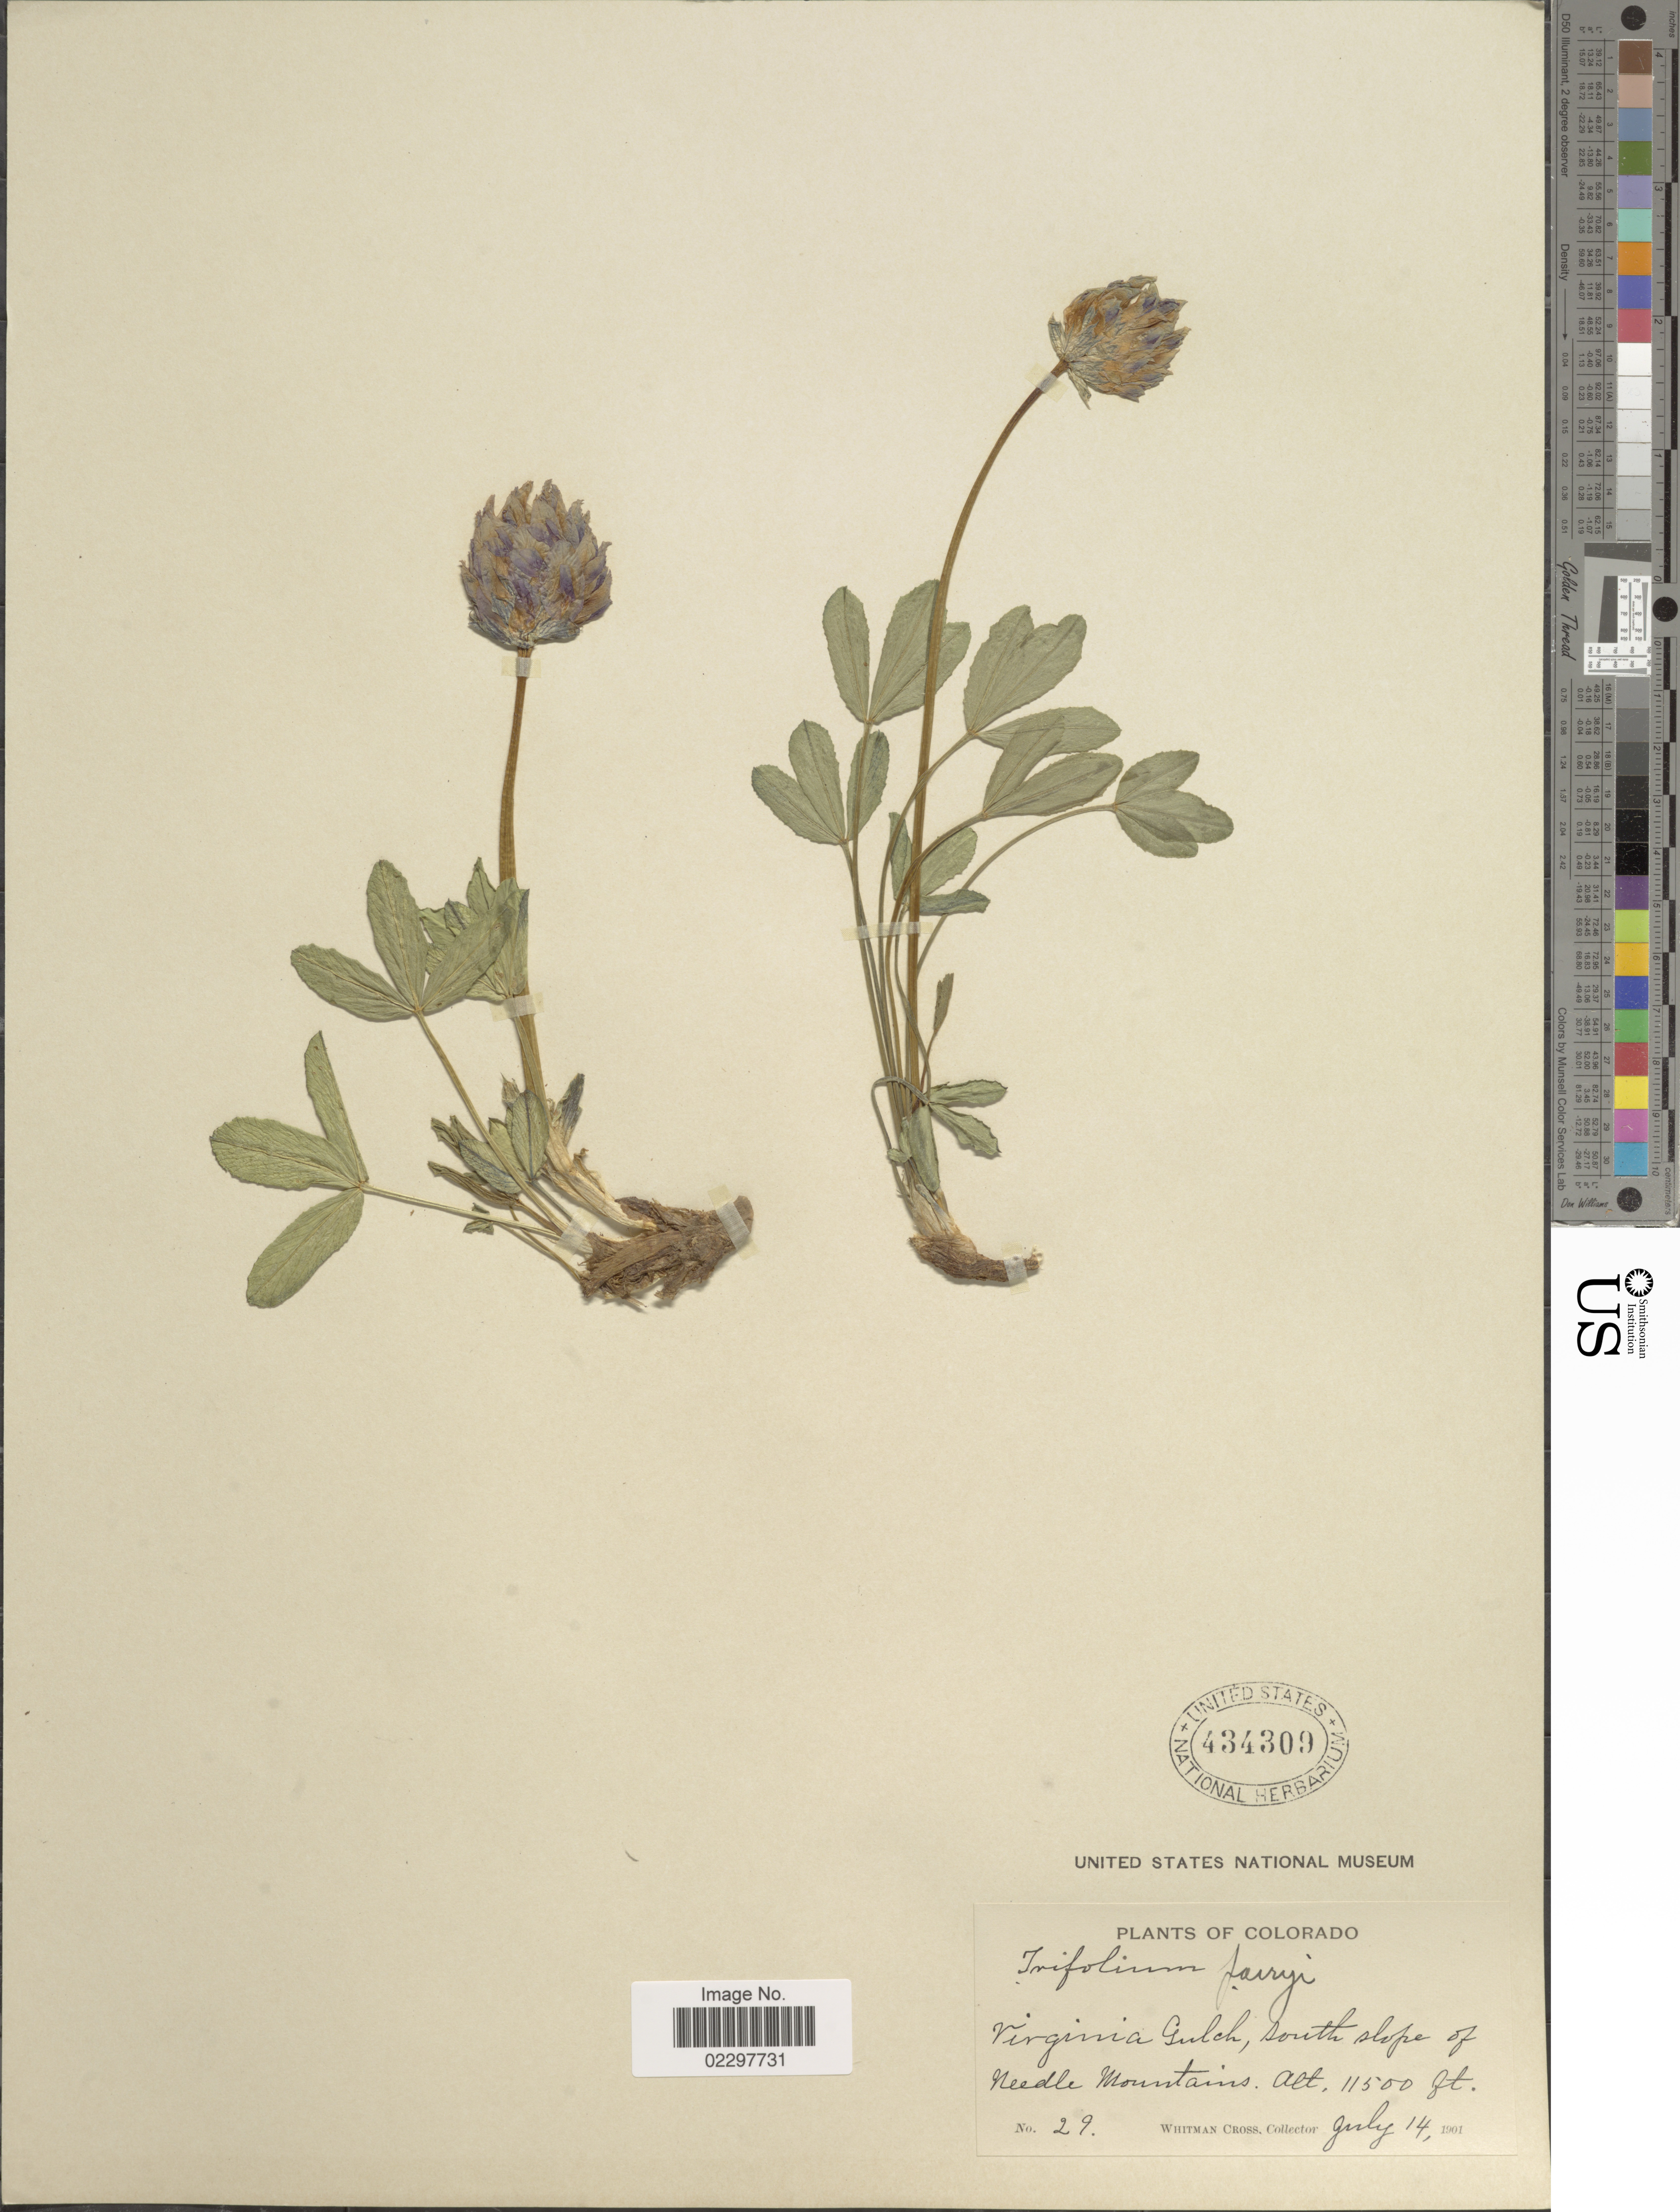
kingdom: Plantae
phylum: Tracheophyta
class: Magnoliopsida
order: Fabales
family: Fabaceae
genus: Trifolium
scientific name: Trifolium parryi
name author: A. Gray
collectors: W. Cross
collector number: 29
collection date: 1901-07-14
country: United States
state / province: Colorado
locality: Virginia Gulch, south slope of Needle Mountains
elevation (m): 3505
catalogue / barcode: US 434309